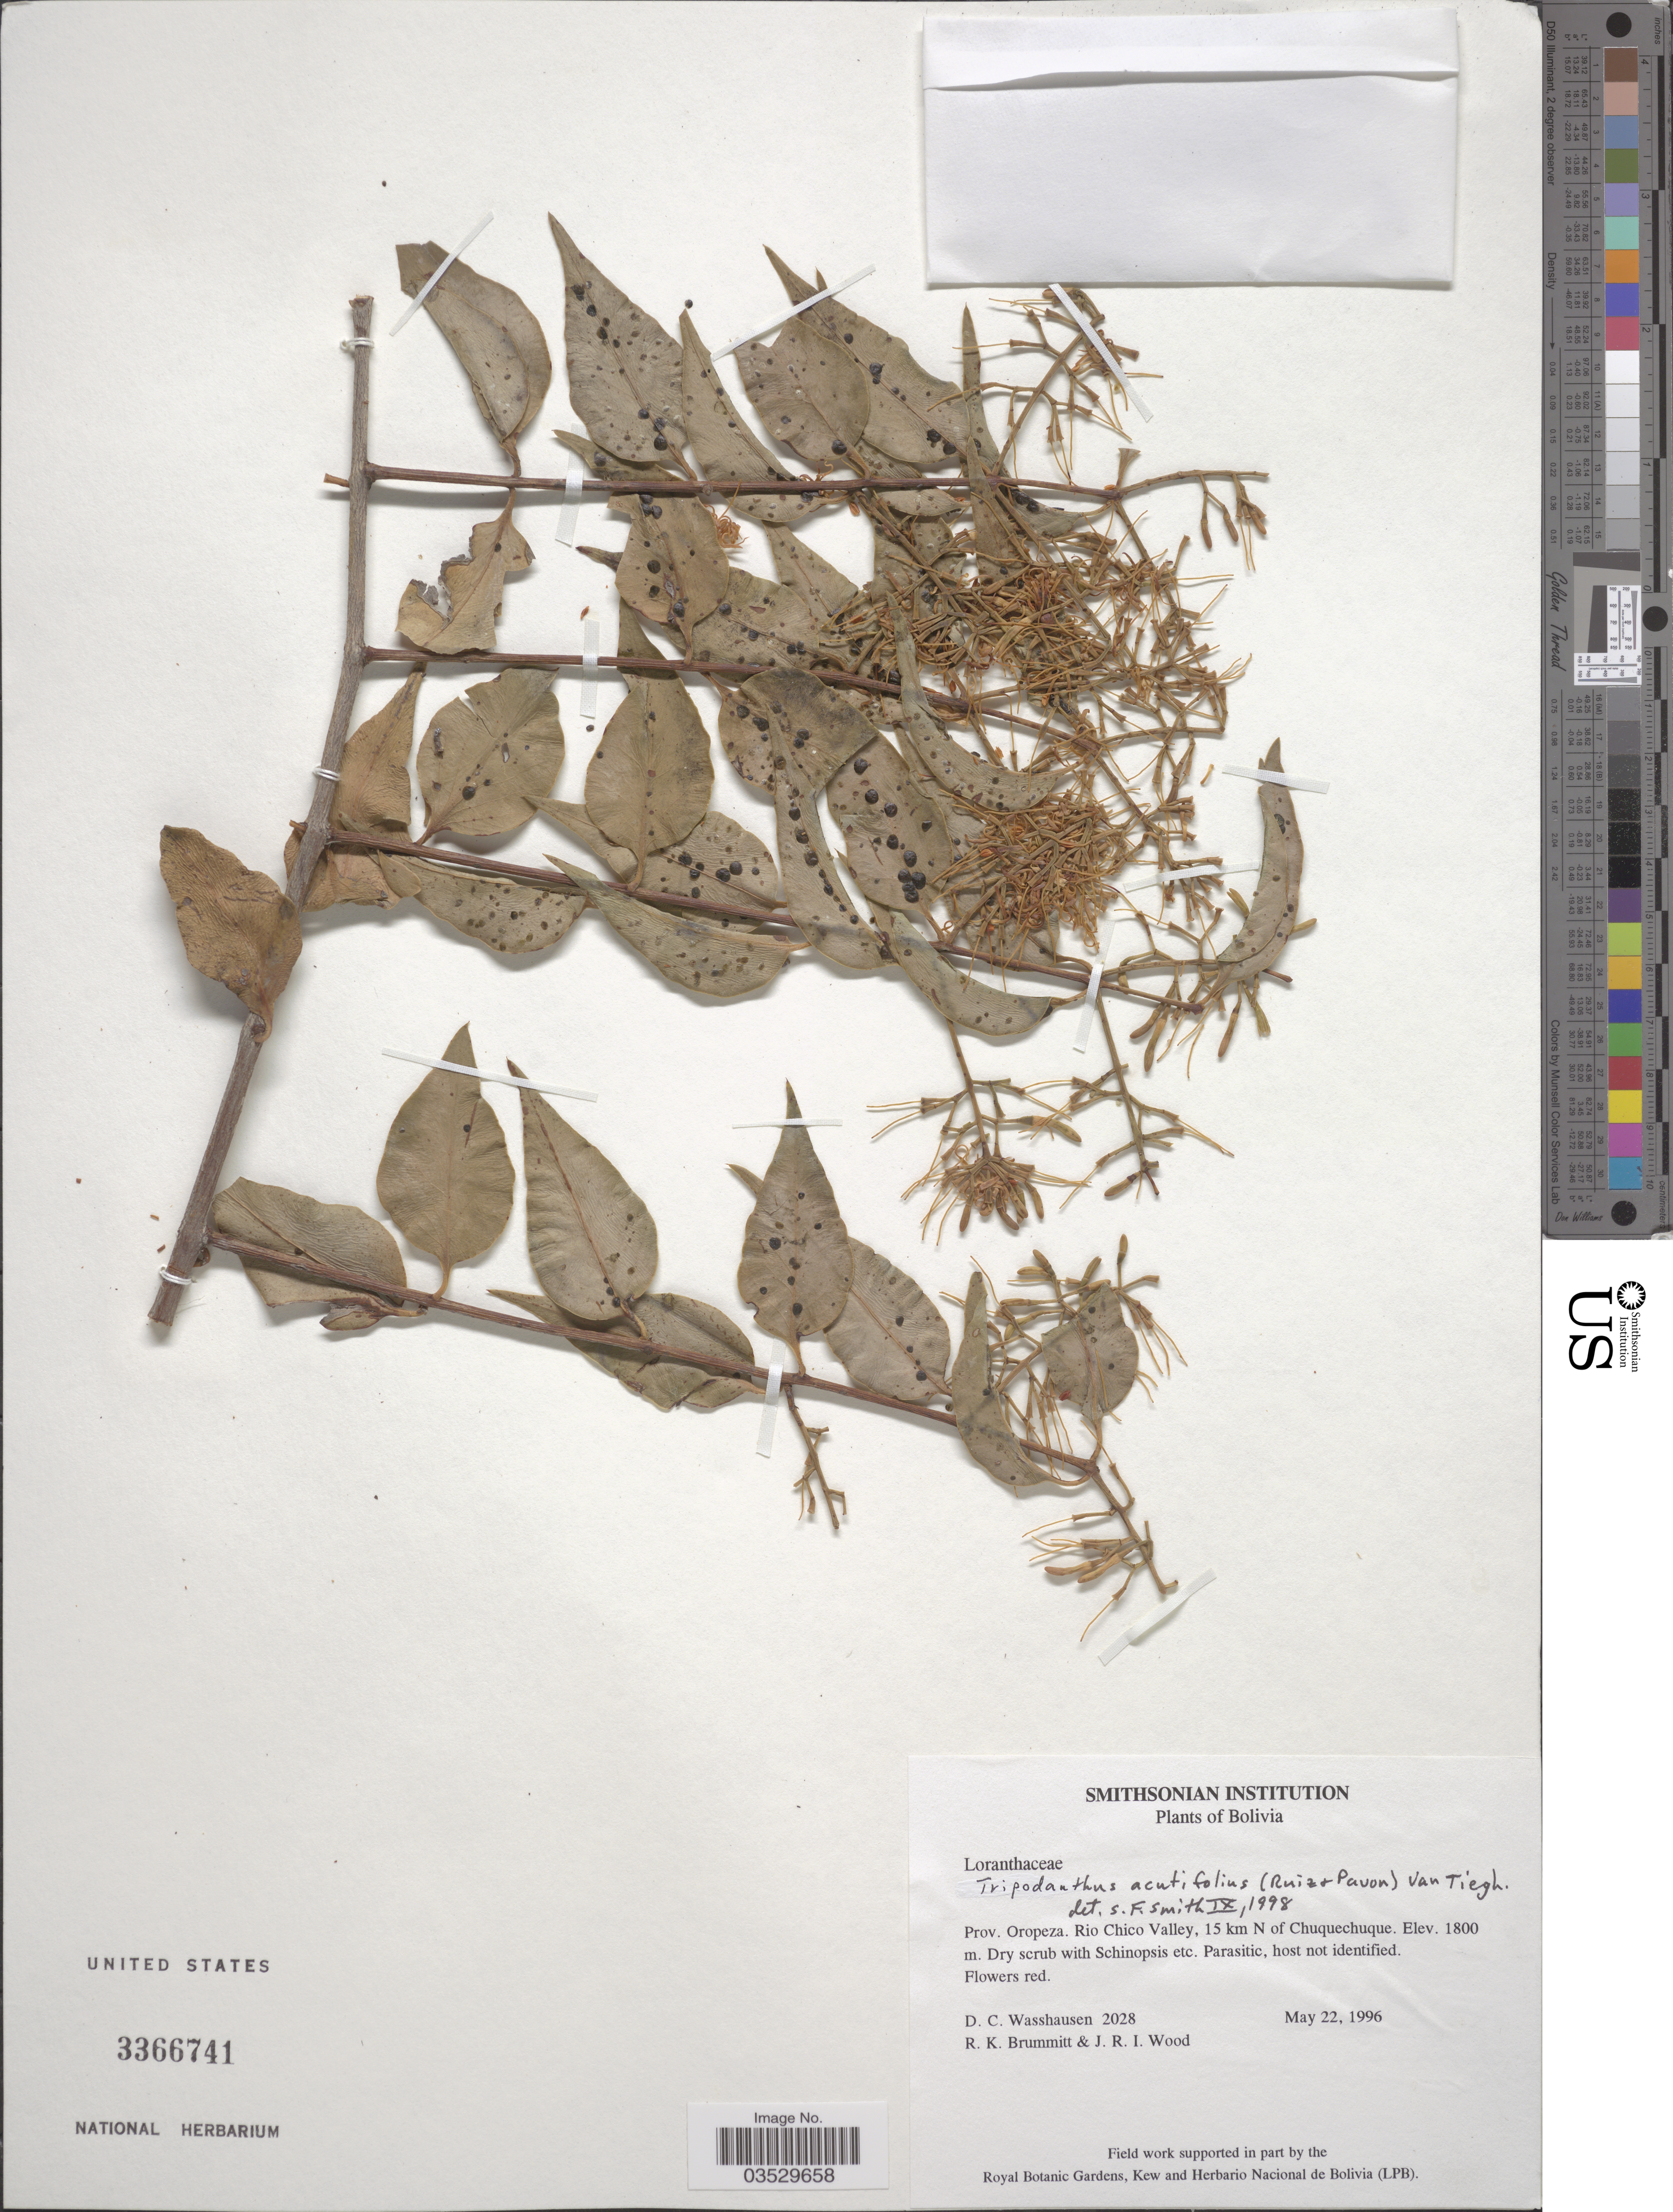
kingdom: Plantae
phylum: Tracheophyta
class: Magnoliopsida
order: Santalales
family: Loranthaceae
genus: Tripodanthus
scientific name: Tripodanthus acutifolius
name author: Tiegh.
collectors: D. C. Wasshausen, R. K. Brummitt & J. R. I. Wood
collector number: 2028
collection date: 1996-05-22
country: Bolivia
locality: Prov. Oropeza. Rio Chico Valley, 15 km N of Chuquechuque.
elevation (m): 1800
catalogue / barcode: US 3366741